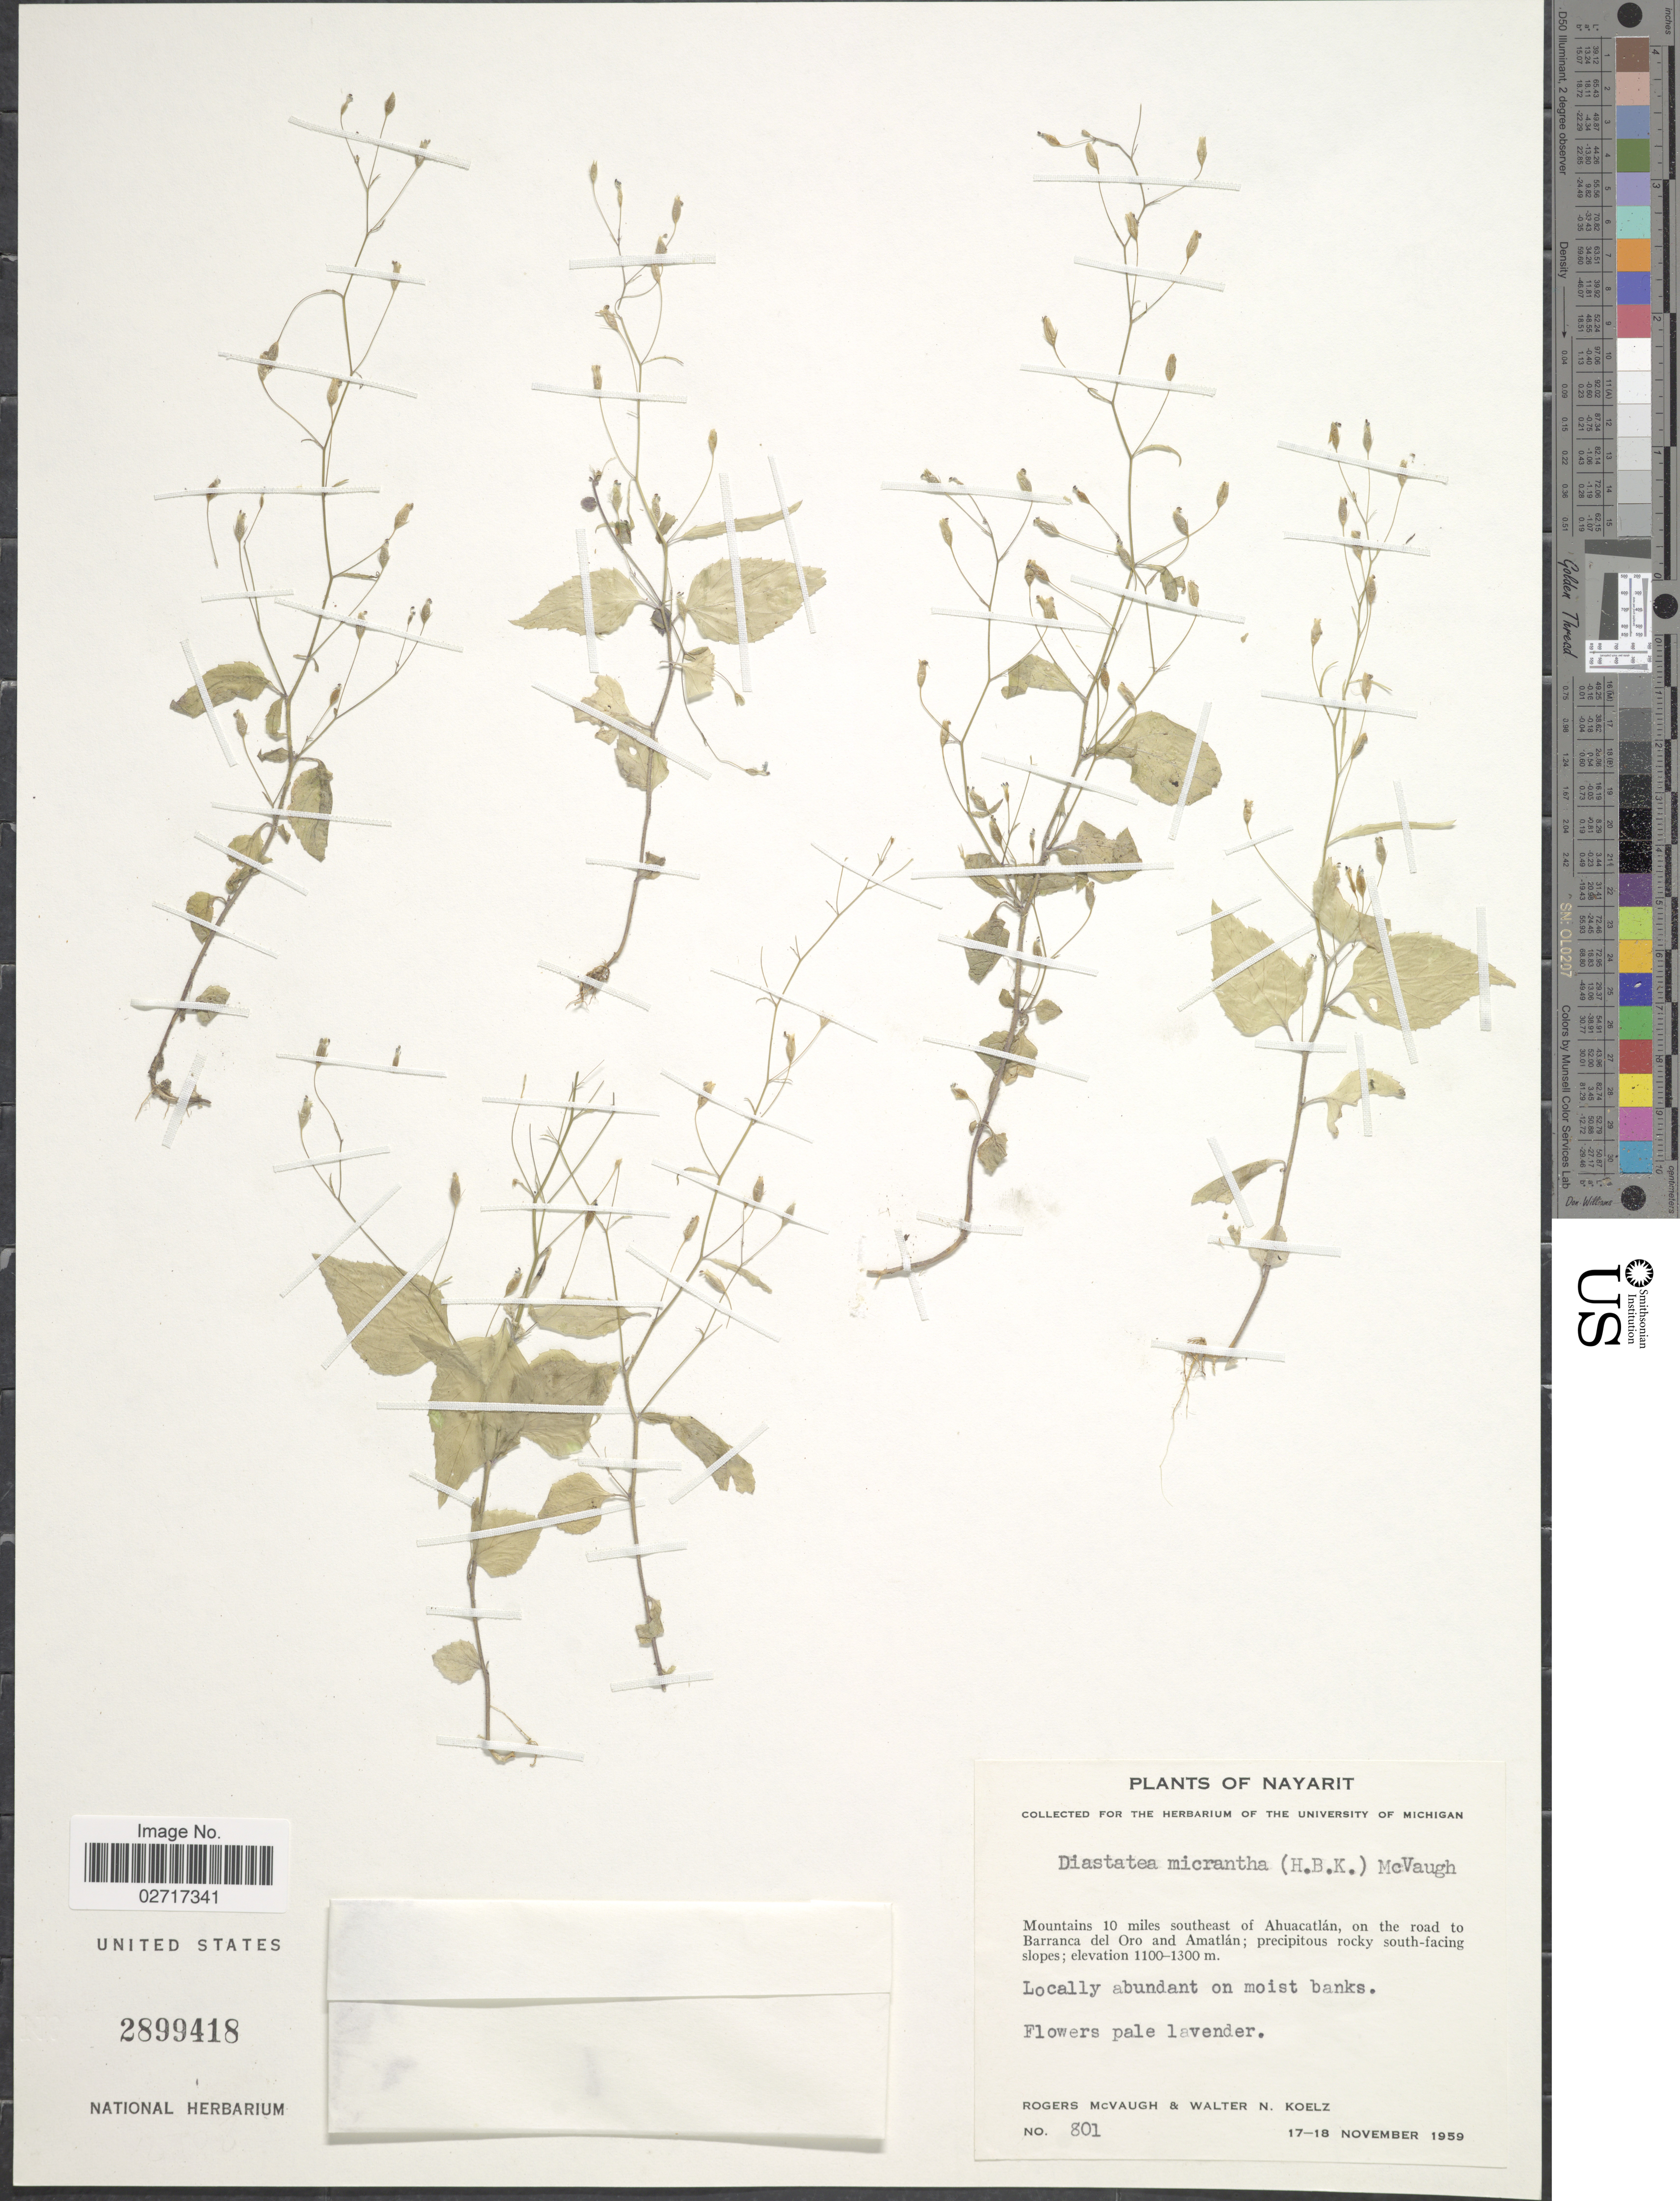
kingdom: Plantae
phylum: Tracheophyta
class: Magnoliopsida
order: Asterales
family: Campanulaceae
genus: Diastatea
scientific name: Diastatea micrantha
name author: (Kunth) McVaugh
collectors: R. McVaugh & W. N. Koelz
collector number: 801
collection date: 1959-11-17/1959-11-18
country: Mexico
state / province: Nayarit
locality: Mountains 10 miles southeast of Ahuacatlán, on the road to Barranca del Oro and Amatlán.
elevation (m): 1100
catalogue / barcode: US 2899418